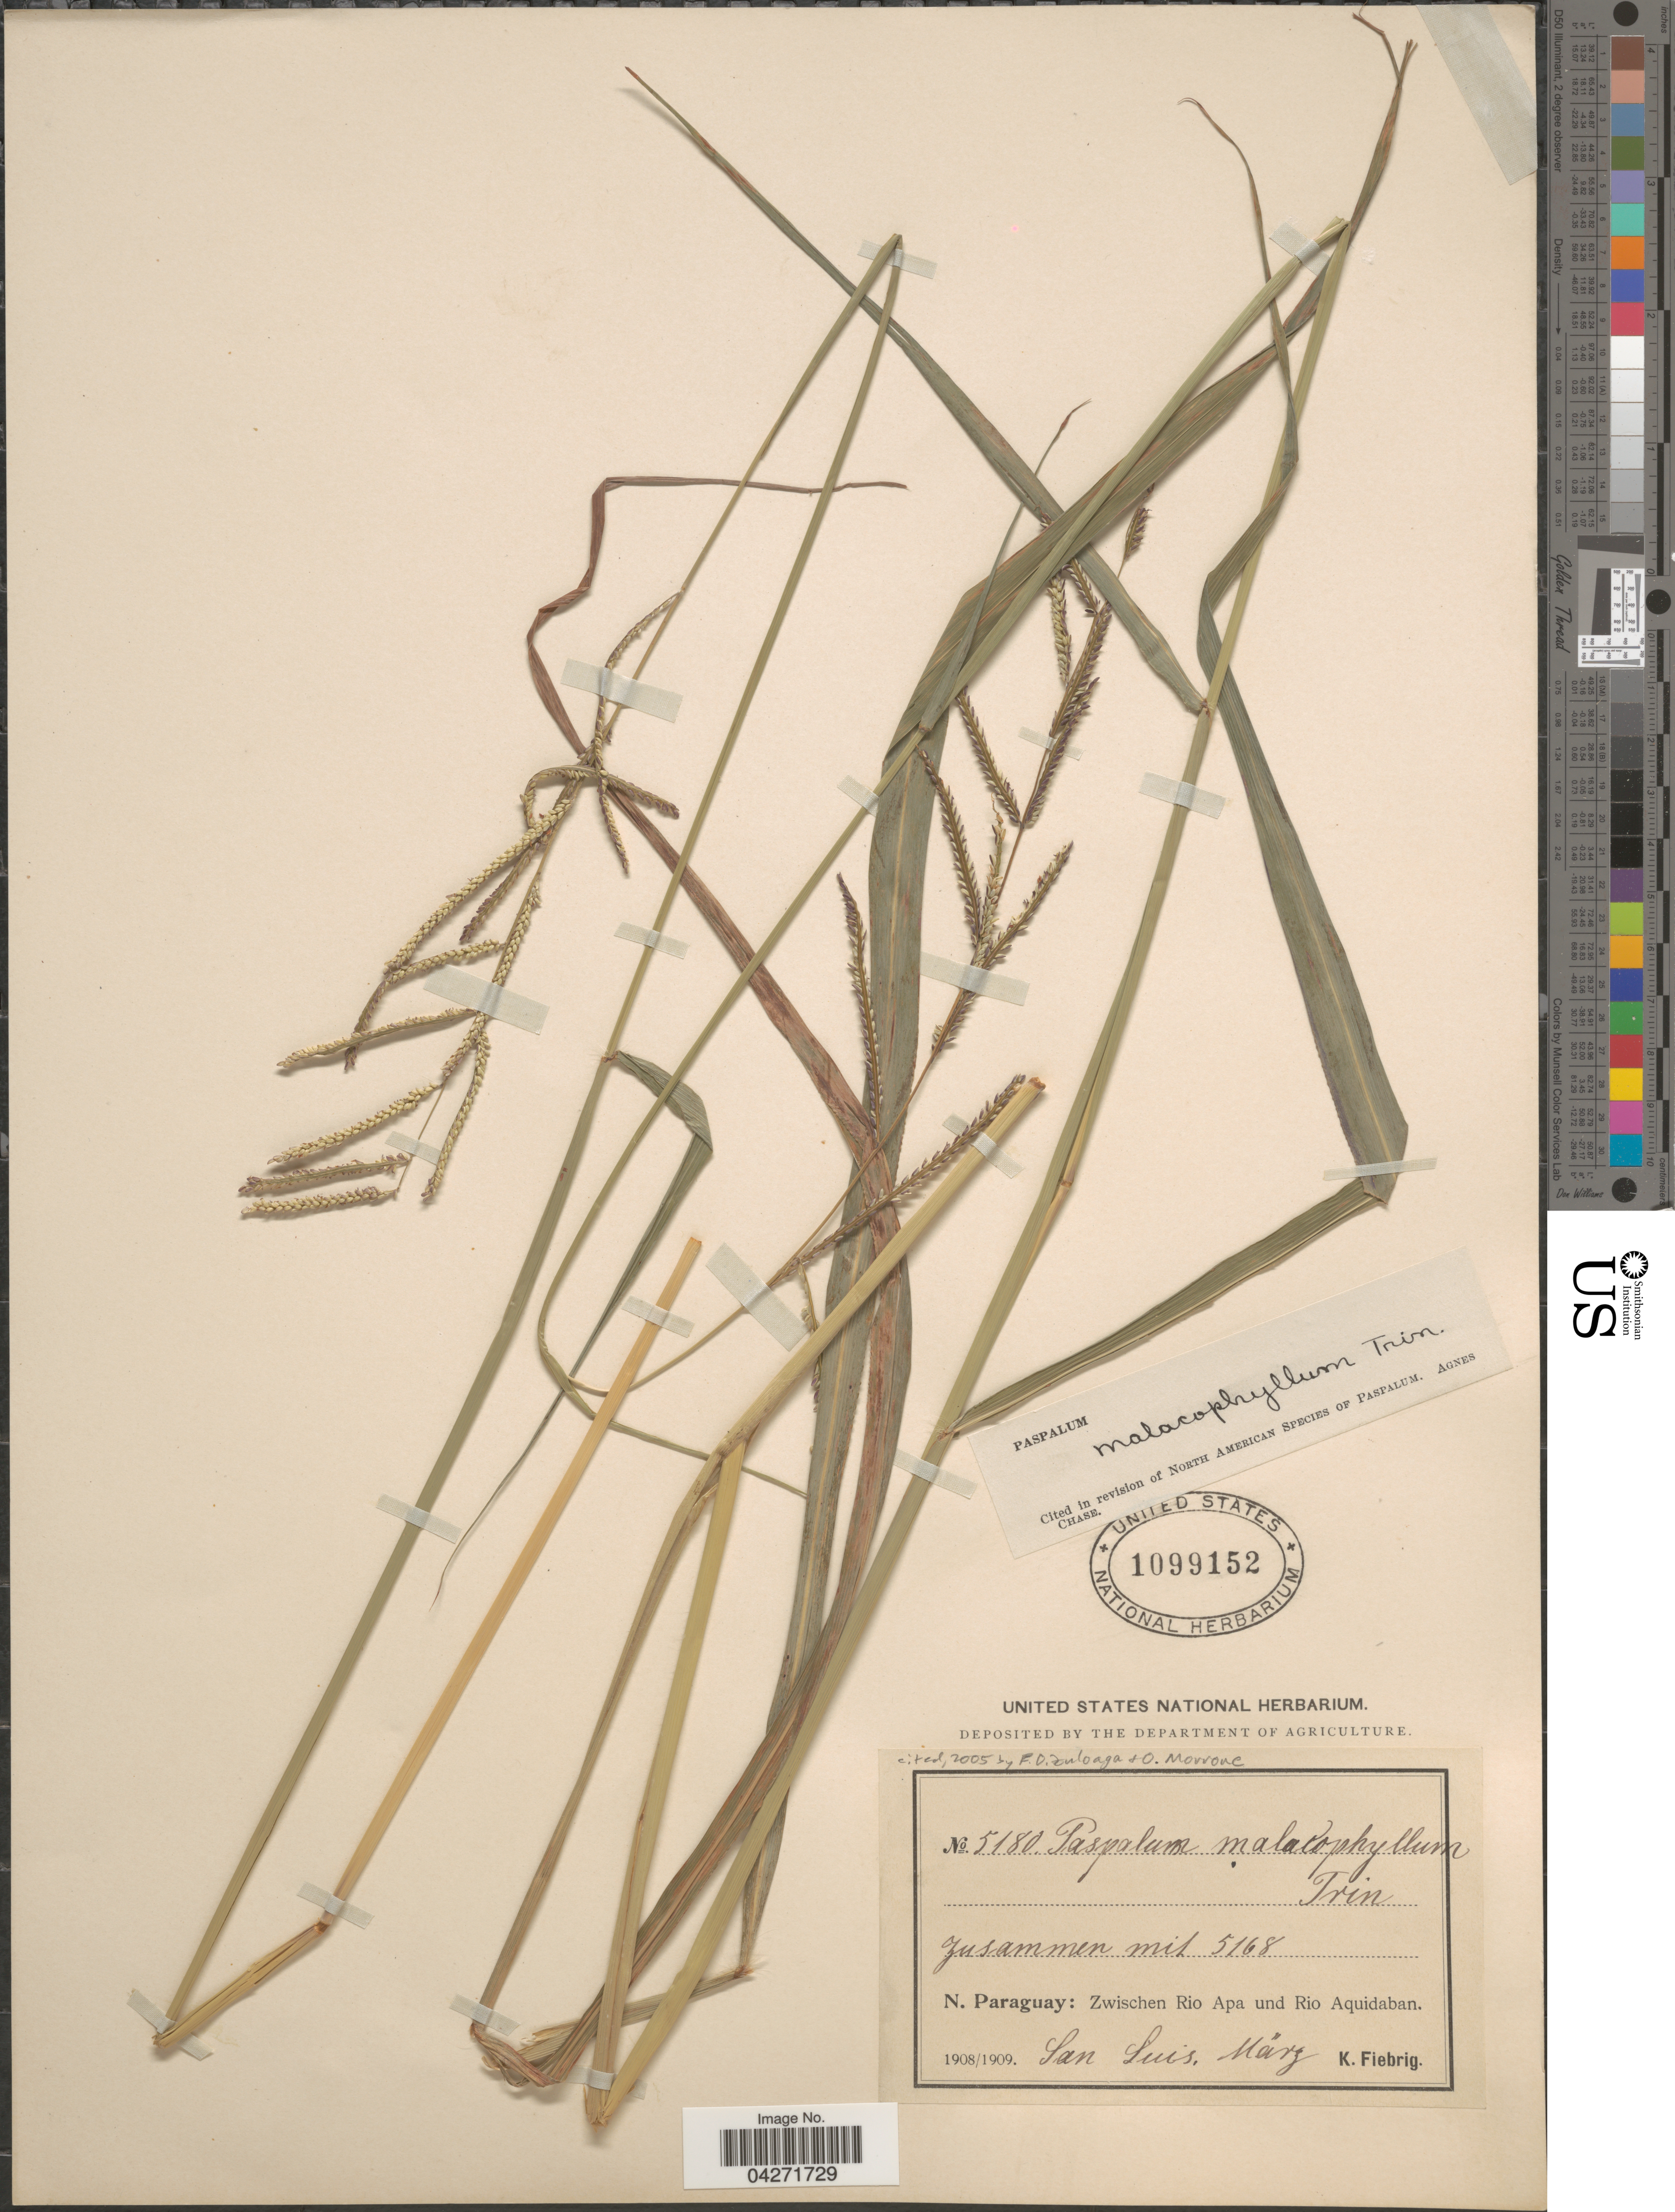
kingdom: Plantae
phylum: Tracheophyta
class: Liliopsida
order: Poales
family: Poaceae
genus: Paspalum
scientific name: Paspalum malacophyllum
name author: Trin.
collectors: K. Fiebrig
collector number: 5180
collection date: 1908-03/1909-03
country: Paraguay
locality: N. Paraguay: Zwischen Rio Apa und Rio Aquidaban.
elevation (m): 5168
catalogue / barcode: US 1099152